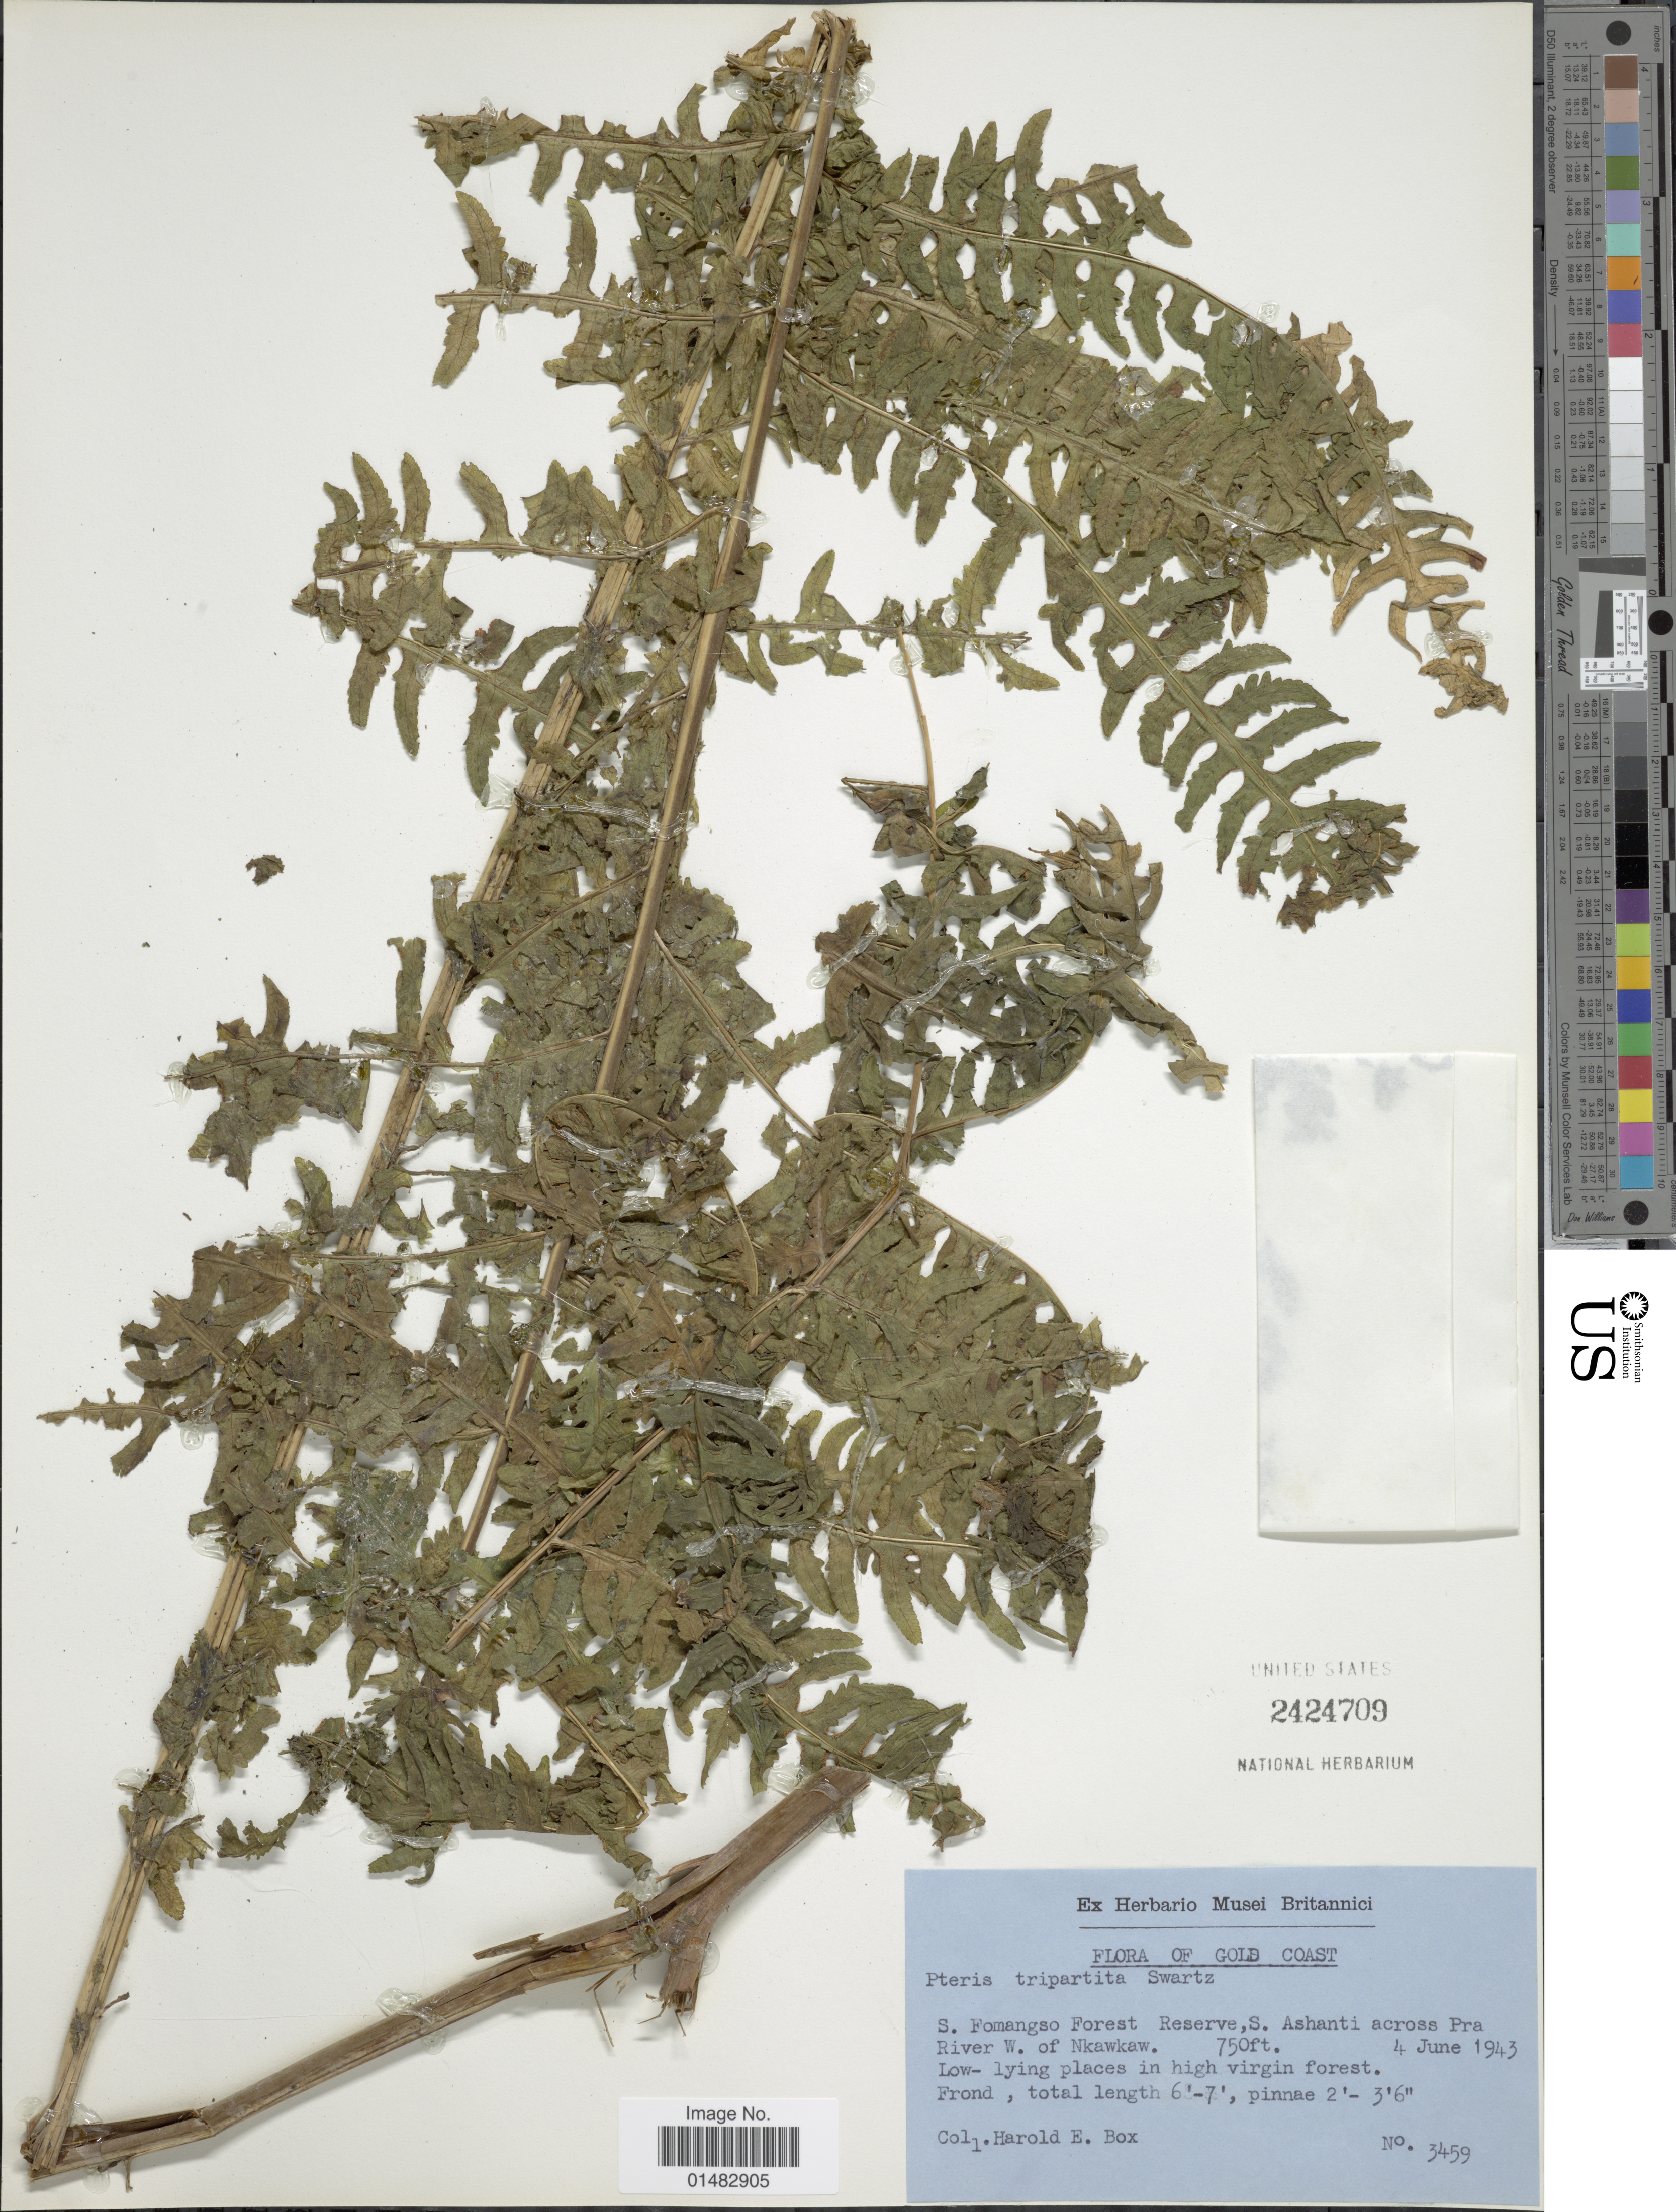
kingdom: Plantae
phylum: Tracheophyta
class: Polypodiopsida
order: Polypodiales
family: Pteridaceae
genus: Pteris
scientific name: Pteris tripartita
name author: Sw.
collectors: H. E. Box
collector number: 3459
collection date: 1943-06-04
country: Ghana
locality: Gold Coast, S. Fomango Forest Reserve, S. Ashanti acrross Pra River W. of Nkawkaw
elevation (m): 2304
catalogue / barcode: US 2424709